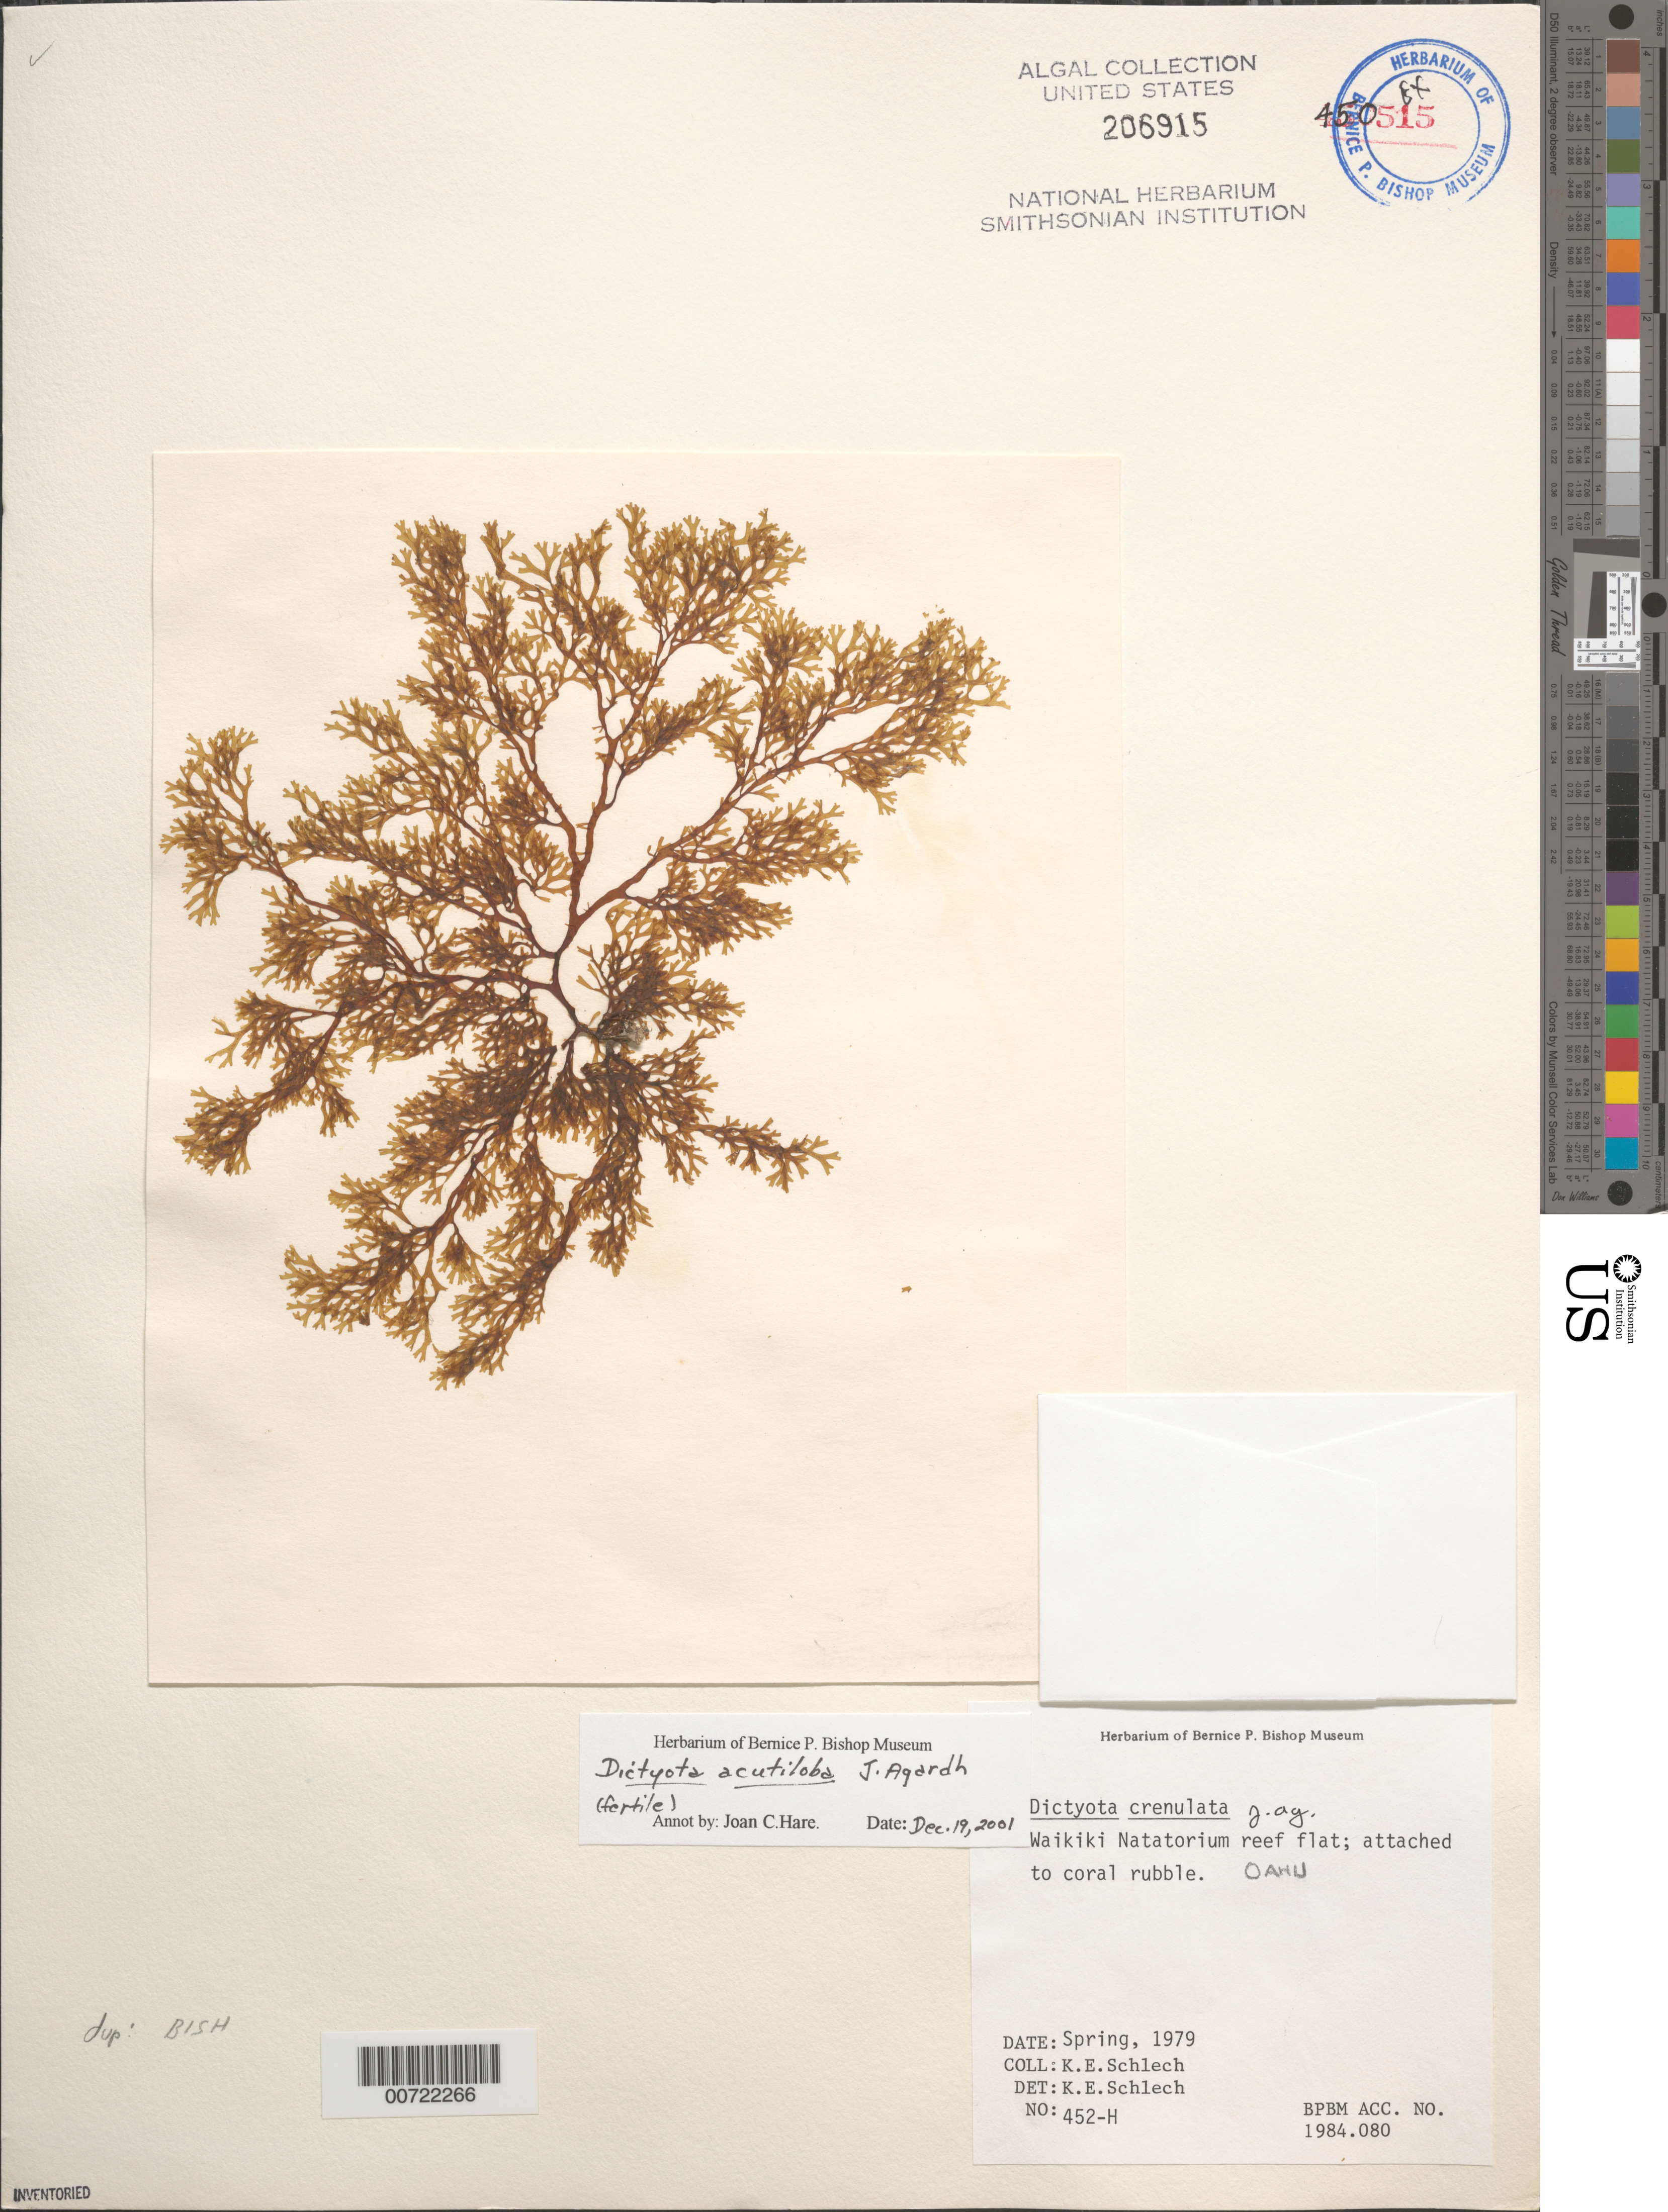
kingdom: Chromista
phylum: Ochrophyta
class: Phaeophyceae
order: Dictyotales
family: Dictyotaceae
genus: Dictyota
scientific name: Dictyota acutiloba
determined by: Hare, Joan Conway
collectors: K. Schlech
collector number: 452-H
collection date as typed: Spr 1979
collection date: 1979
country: United States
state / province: Hawaii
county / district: Honolulu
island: Oahu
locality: Waikiki Natatorium reef flat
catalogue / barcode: US 206915